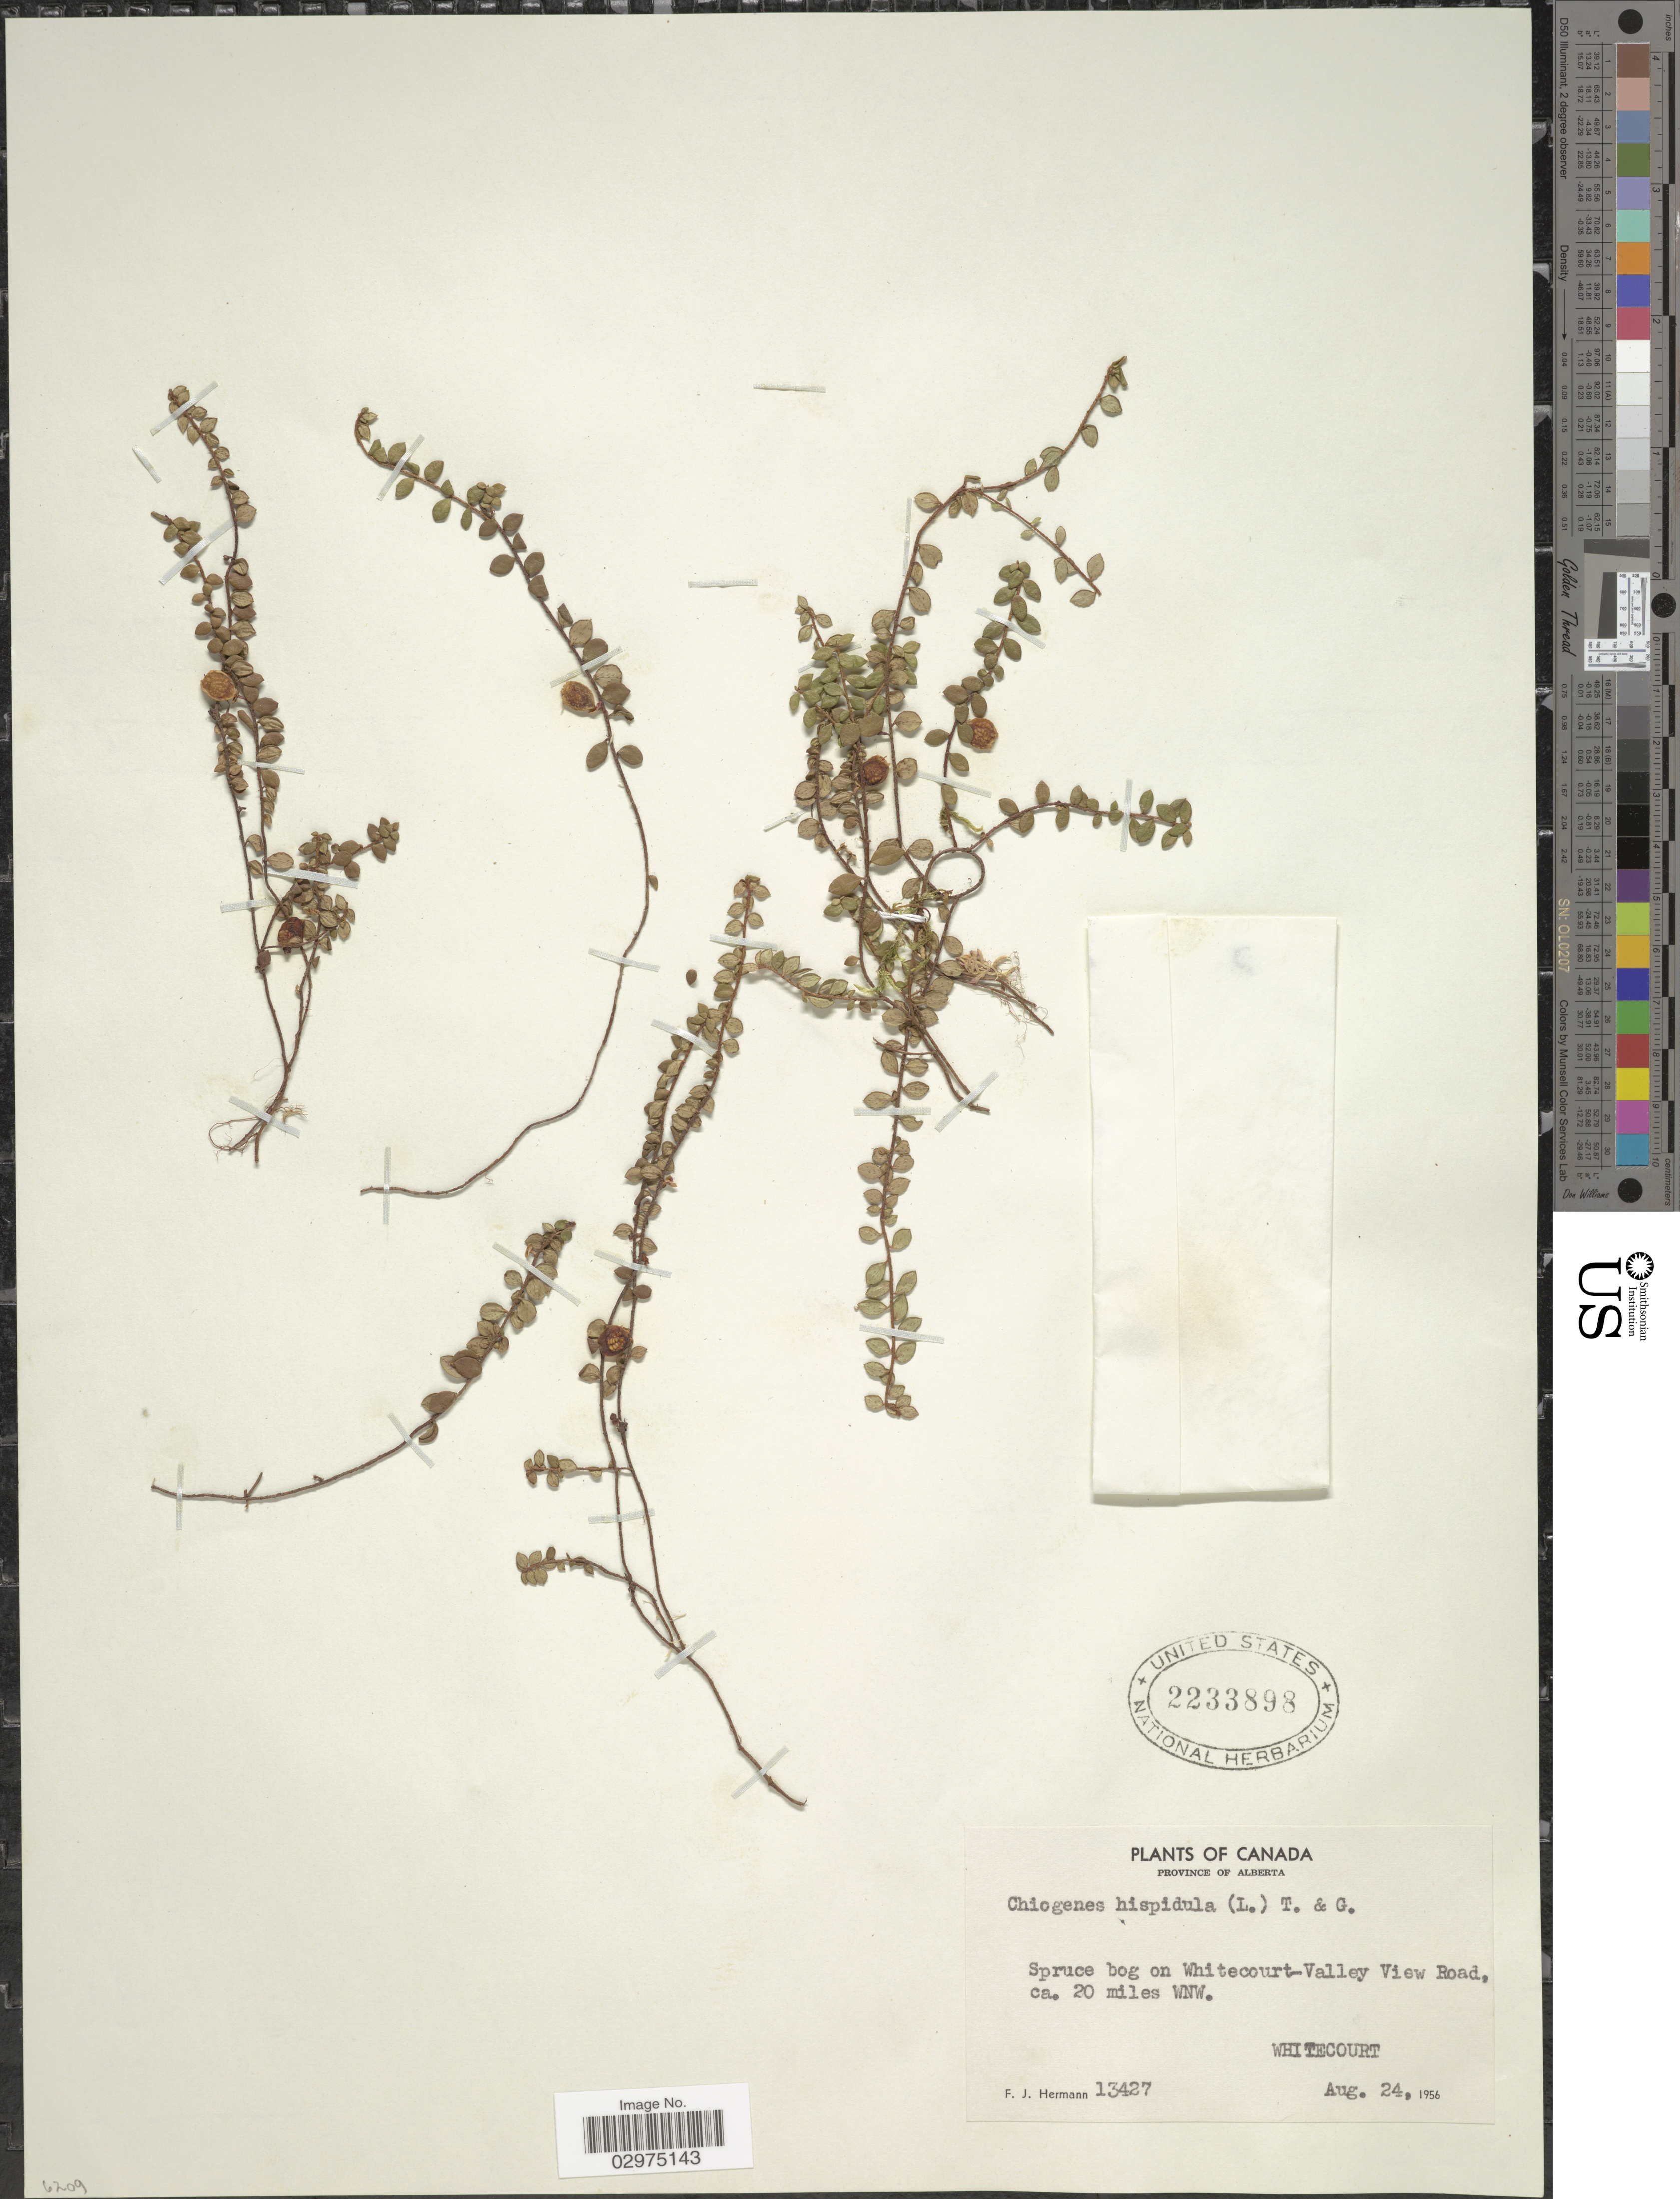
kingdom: Plantae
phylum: Tracheophyta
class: Magnoliopsida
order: Ericales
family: Ericaceae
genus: Gaultheria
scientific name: Gaultheria hispidula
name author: (L.) Muhl. ex Bigelow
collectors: F. J. Hermann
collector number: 13427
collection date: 1956-08-24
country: Canada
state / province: Alberta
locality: Spruce bog on Whitecourt-Valley View Road, ca. 20 miles WNW. Whitecourt.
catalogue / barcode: US 2233898